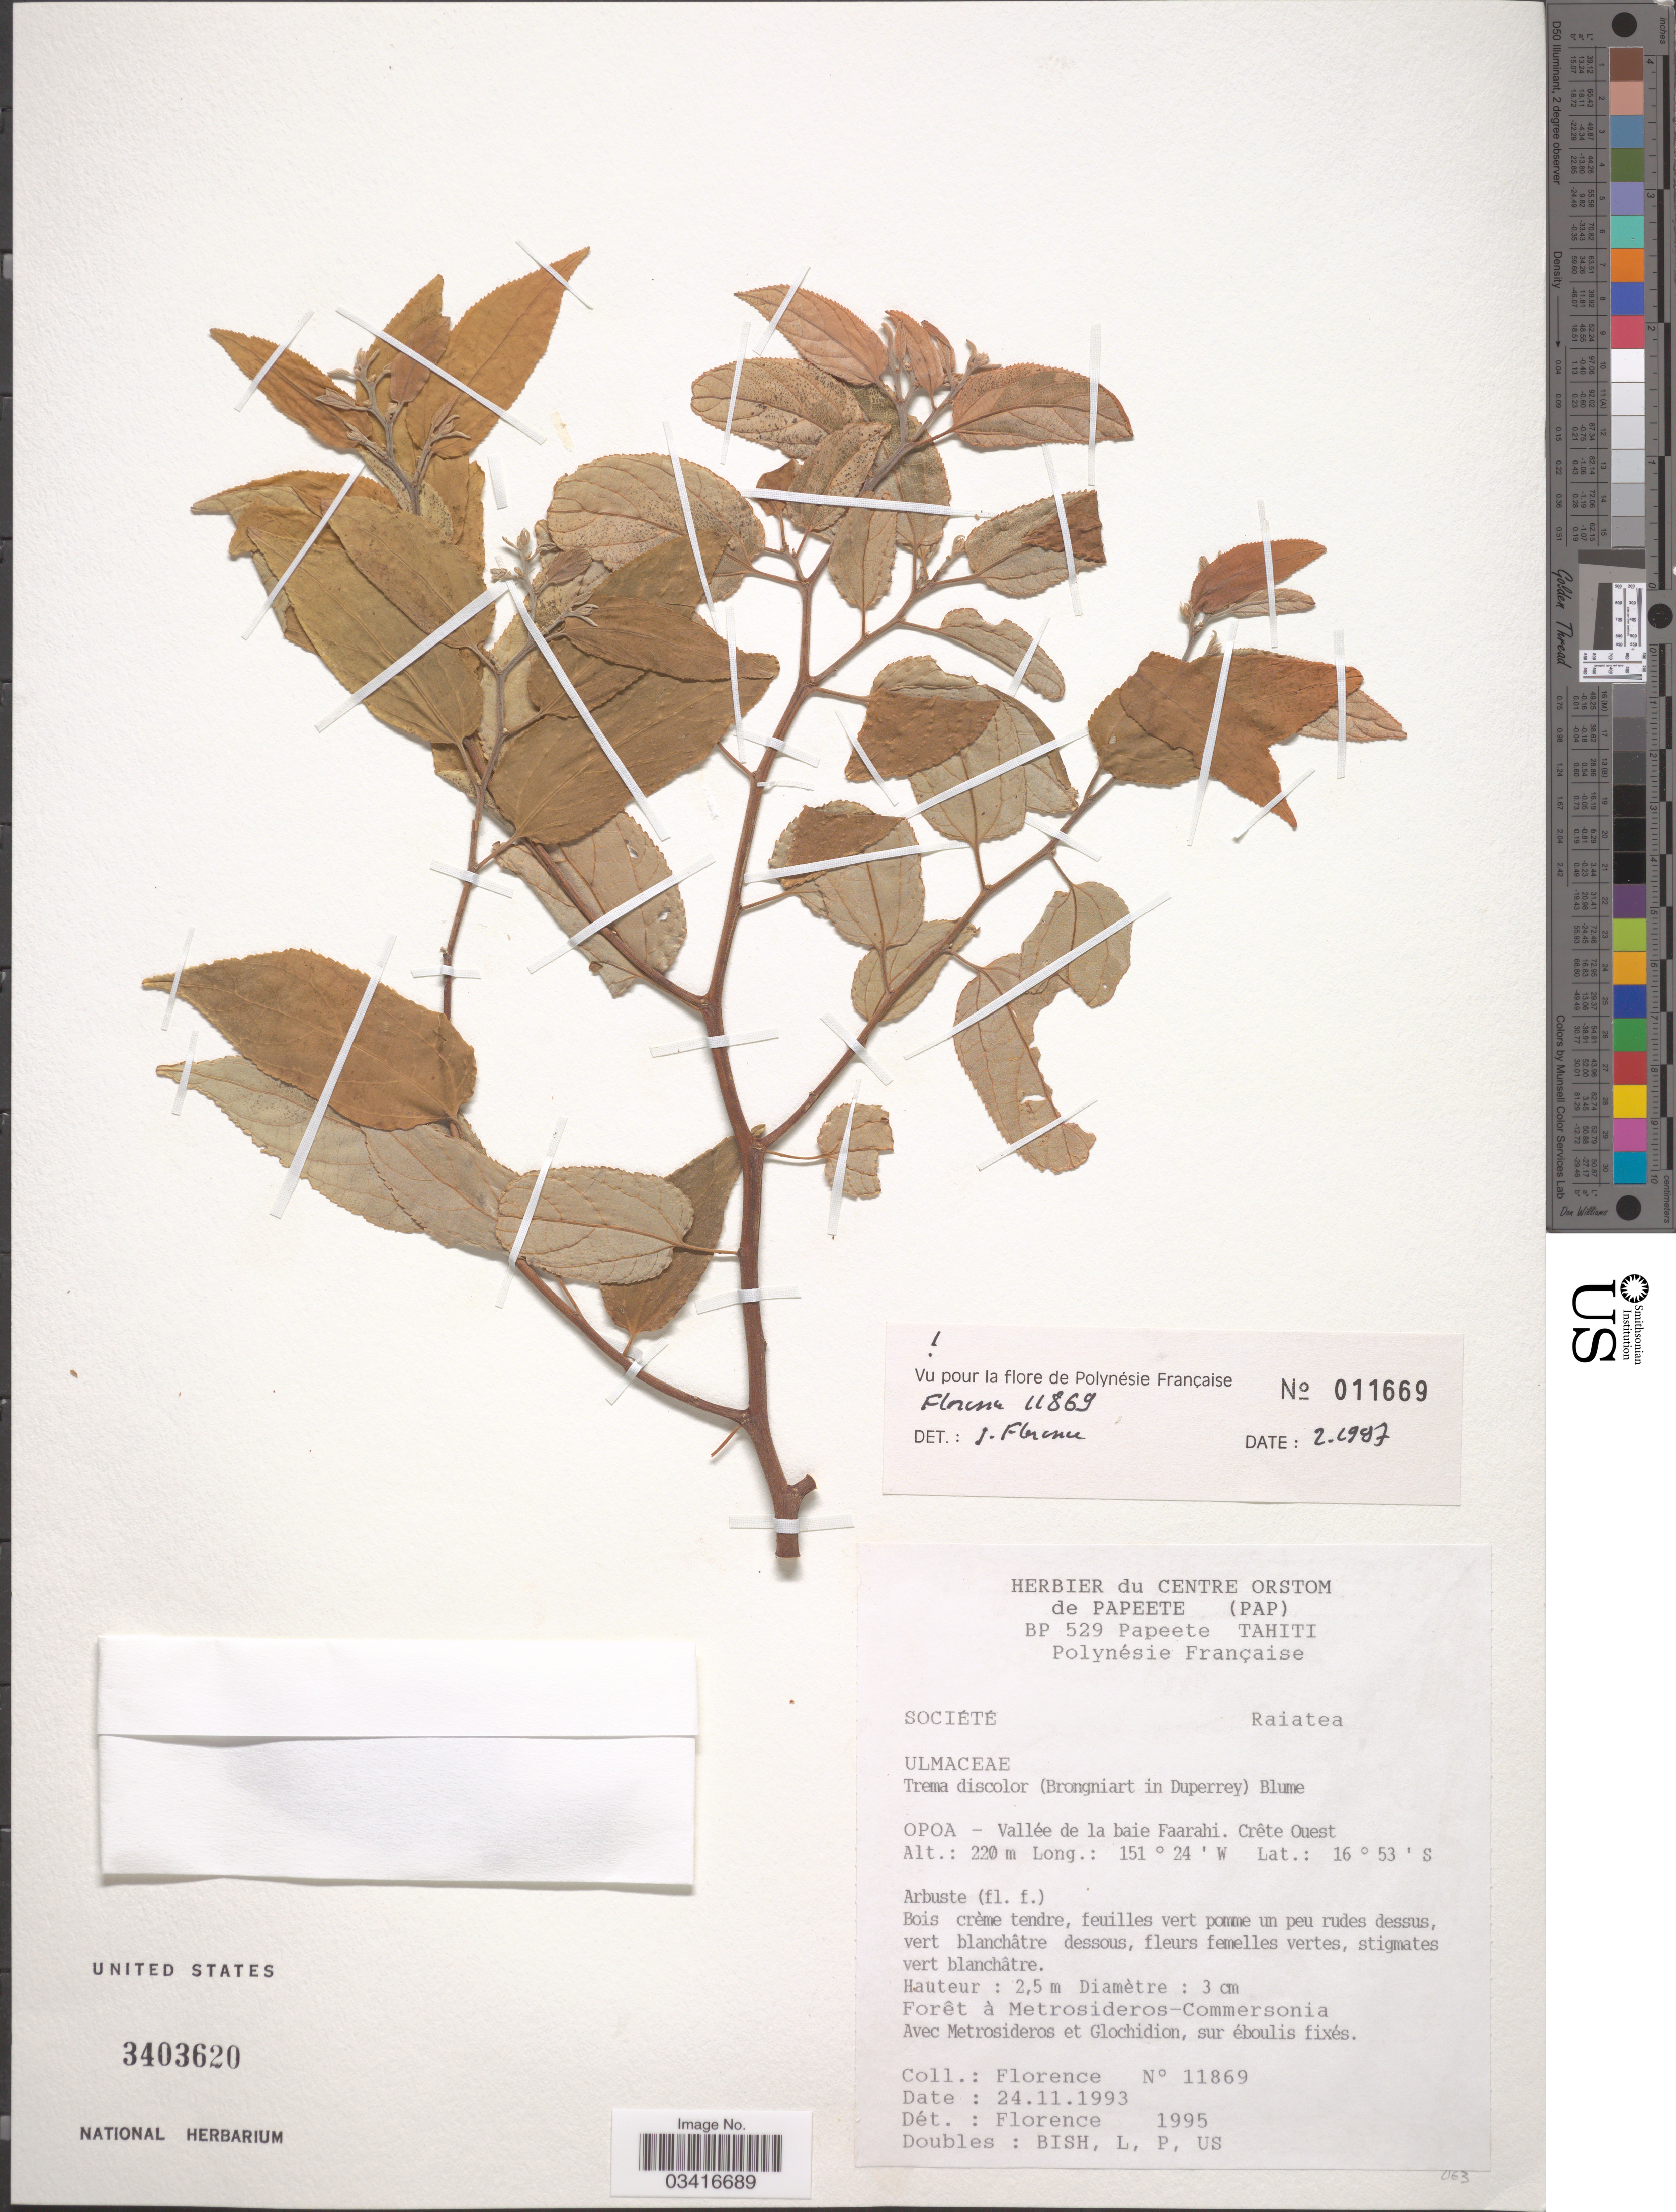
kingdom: Plantae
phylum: Tracheophyta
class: Magnoliopsida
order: Rosales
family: Cannabaceae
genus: Trema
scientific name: Trema discolor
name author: Blume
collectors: -. Florence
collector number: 11869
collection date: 1993-11-24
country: French Polynesia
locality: Polynésie Française. Societe Raiatea. Opoa - Vallée de la baie Faarahi. Crête Ouest.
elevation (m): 220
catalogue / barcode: US 3403620